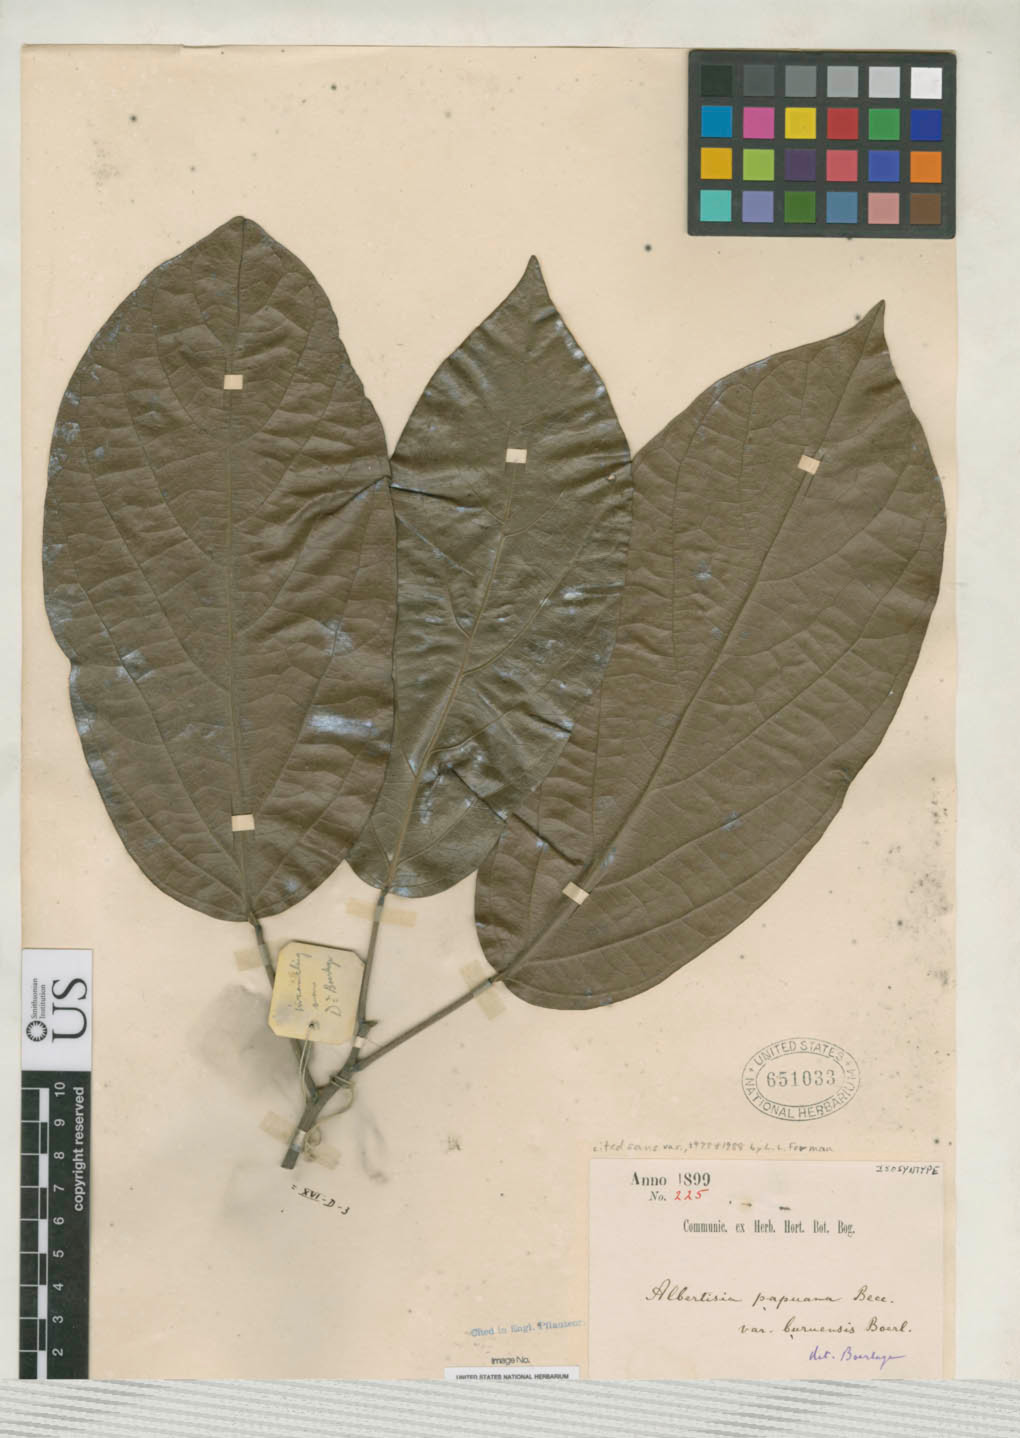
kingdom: Plantae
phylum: Tracheophyta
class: Magnoliopsida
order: Ranunculales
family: Menispermaceae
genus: Albertisia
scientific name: Albertisia papuana var. buruensis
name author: Boerl.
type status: Isosyntype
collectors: ex herb. Hort. Bot. Bog.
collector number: XVI.d.3.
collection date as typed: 1899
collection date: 1899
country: Indonesia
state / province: Maluku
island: Buru Island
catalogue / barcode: US 651033